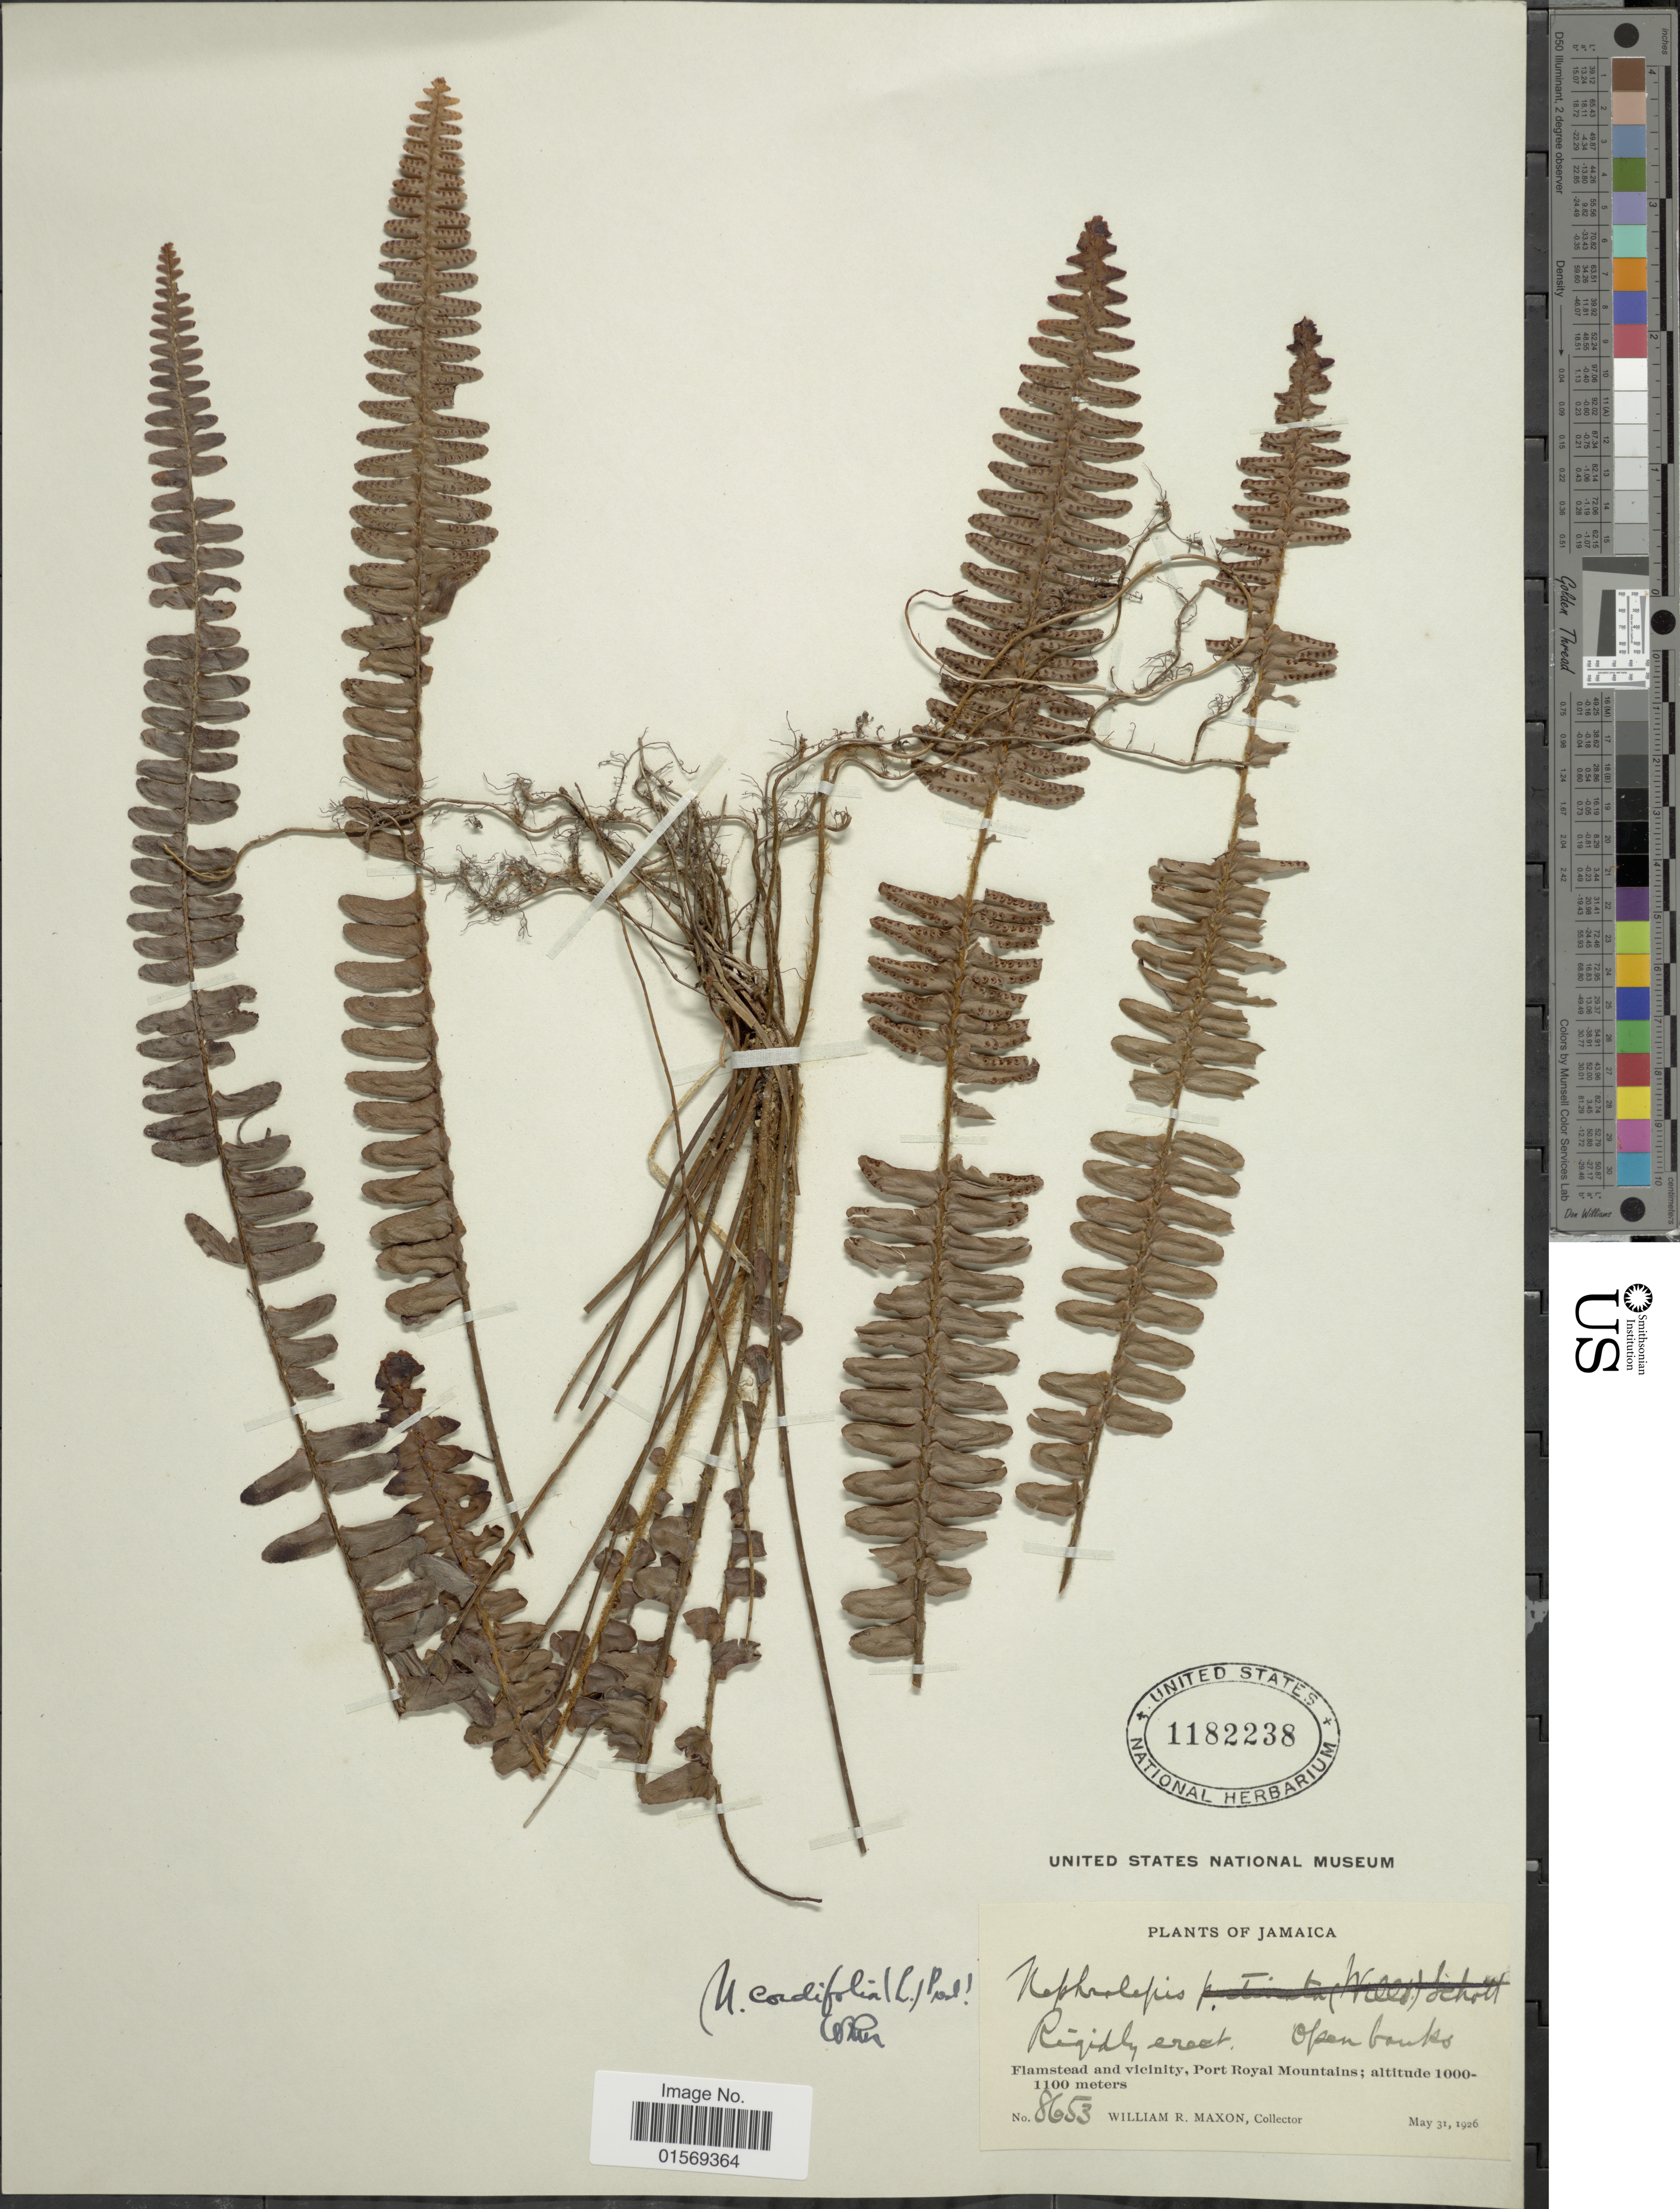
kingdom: Plantae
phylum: Tracheophyta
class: Polypodiopsida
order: Polypodiales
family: Nephrolepidaceae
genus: Nephrolepis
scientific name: Nephrolepis cordifolia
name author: (L.) C. Presl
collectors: W. R. Maxon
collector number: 8653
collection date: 1926-05-31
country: Jamaica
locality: Jamaica, Flamstead and vicinity, Port Royal Mountains.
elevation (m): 1000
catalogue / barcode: US 1182238